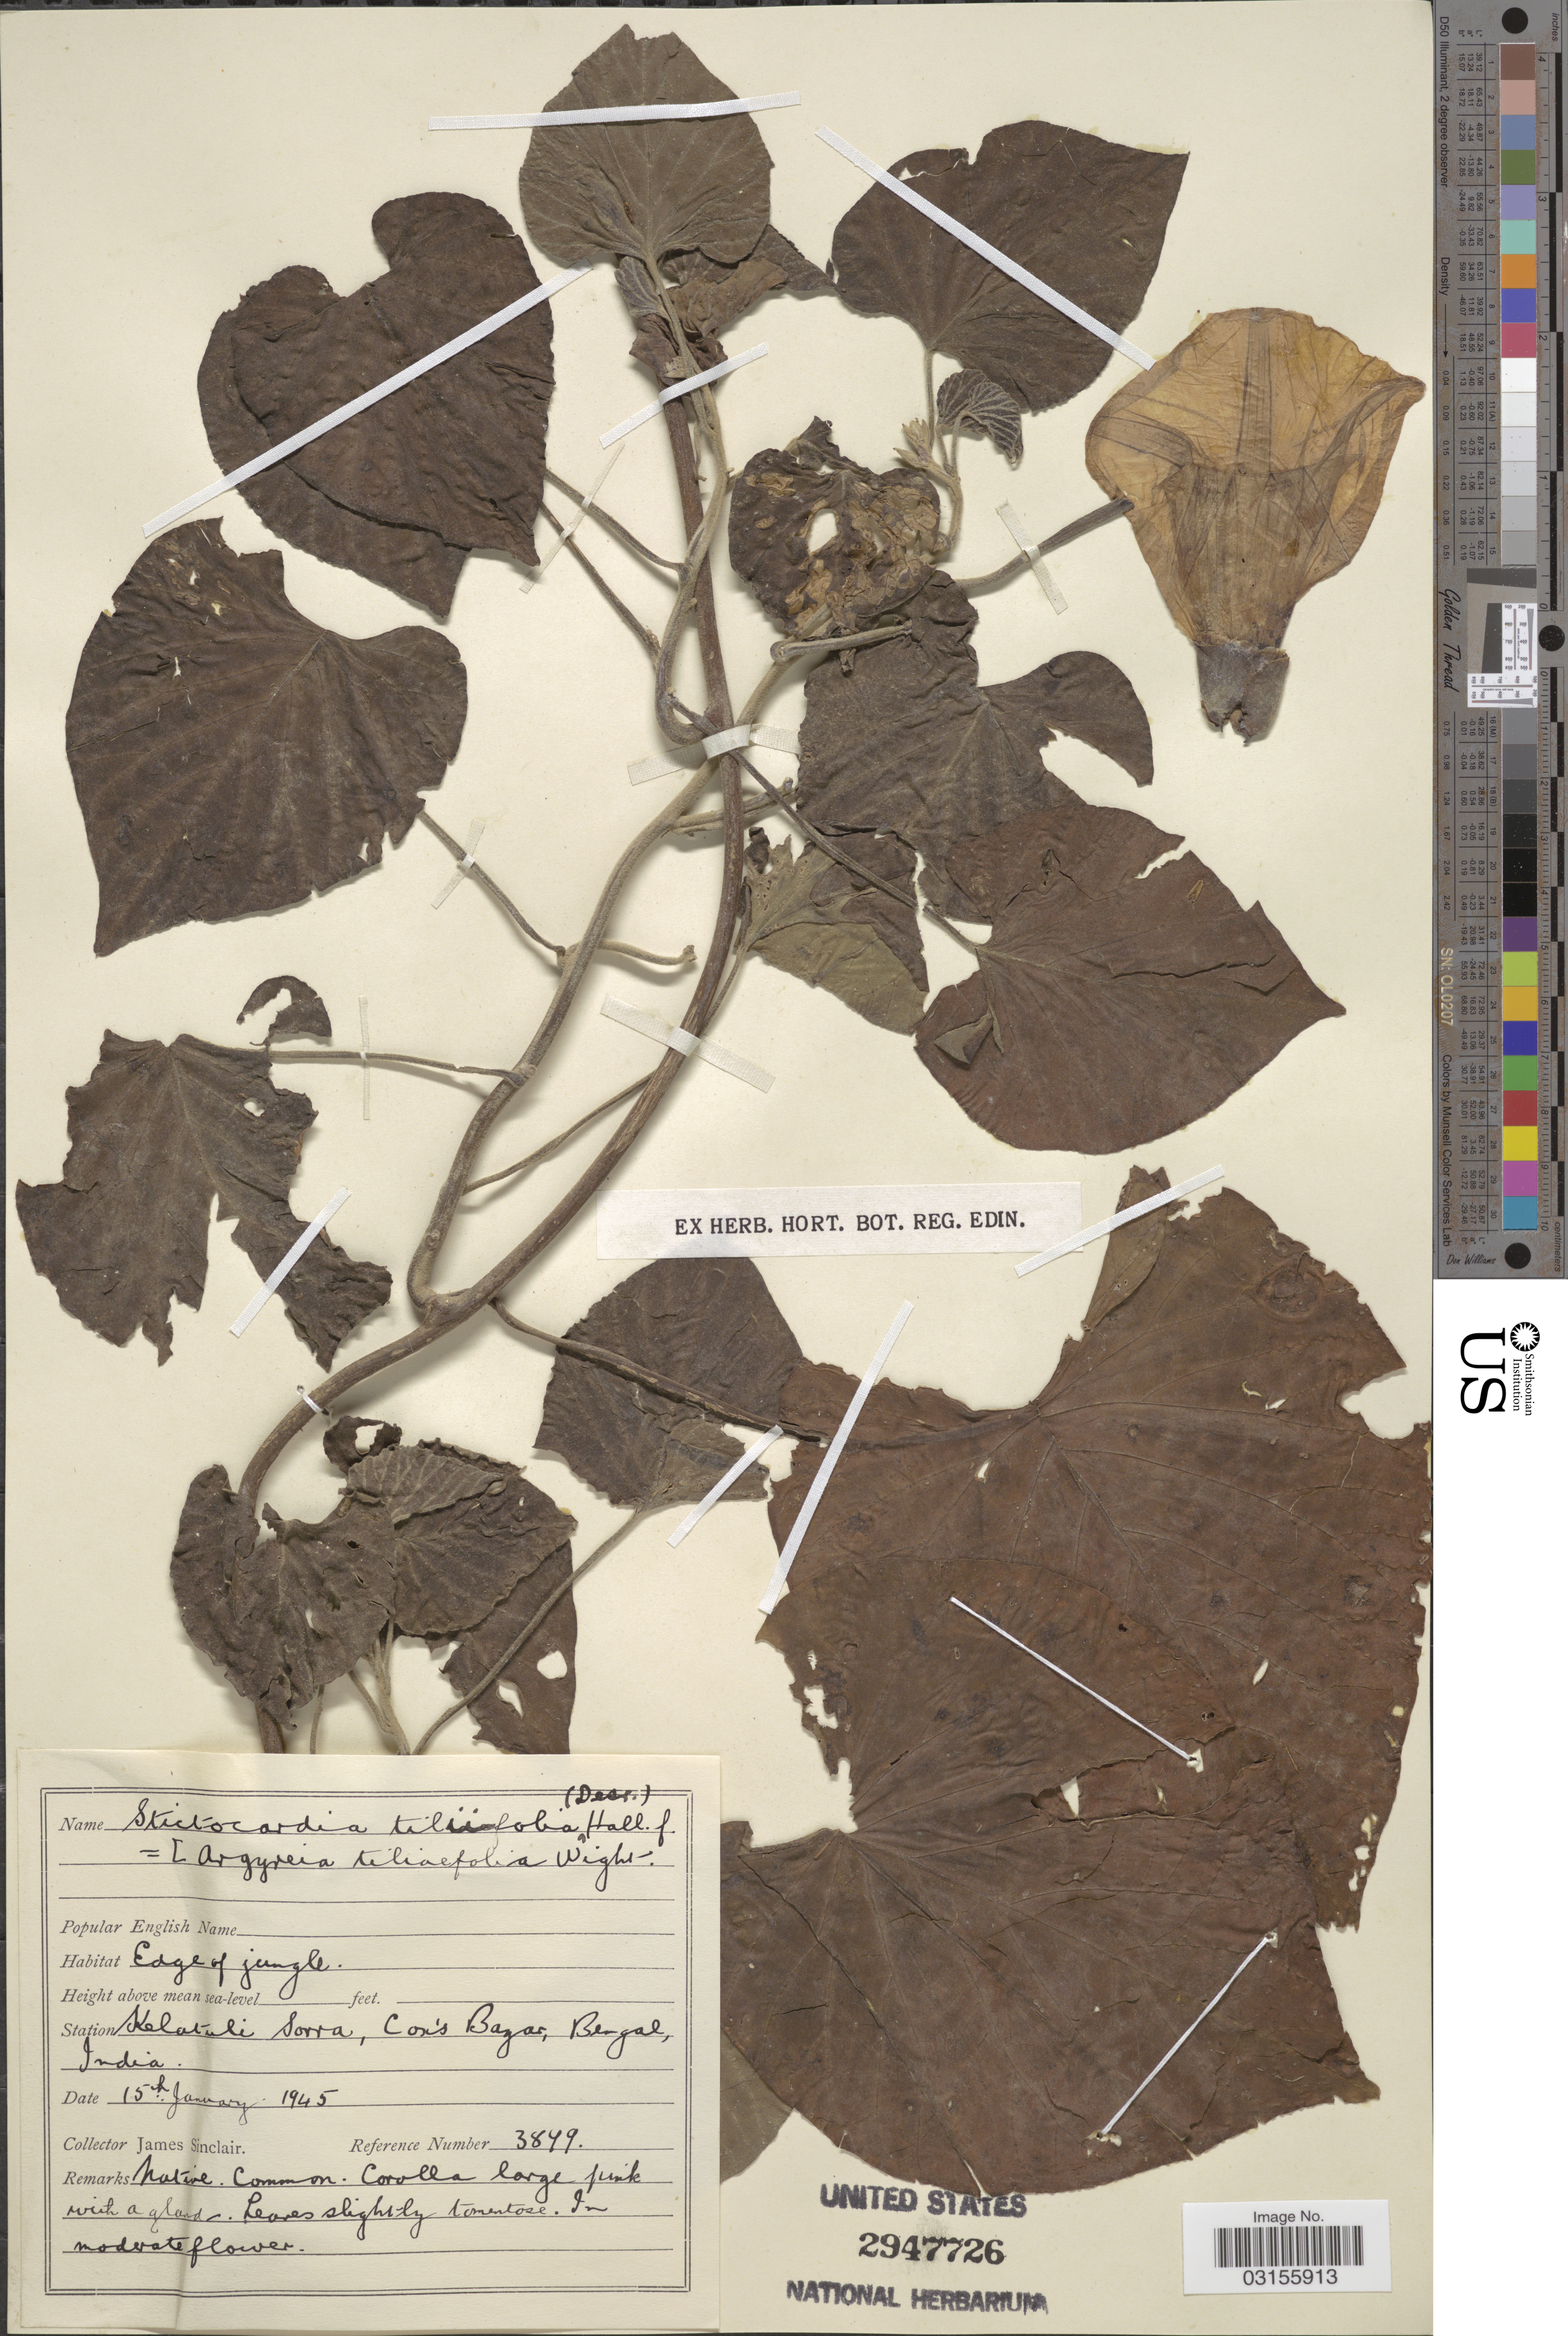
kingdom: Plantae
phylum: Tracheophyta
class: Magnoliopsida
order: Solanales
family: Convolvulaceae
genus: Stictocardia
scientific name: Stictocardia tiliifolia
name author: (Desr.) Hallier f.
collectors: J. Sinclair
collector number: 3899*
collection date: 1945-01-15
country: Bangladesh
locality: Kelatuli Sorra, Cox's Bazar, Bengal.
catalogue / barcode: US 2947726